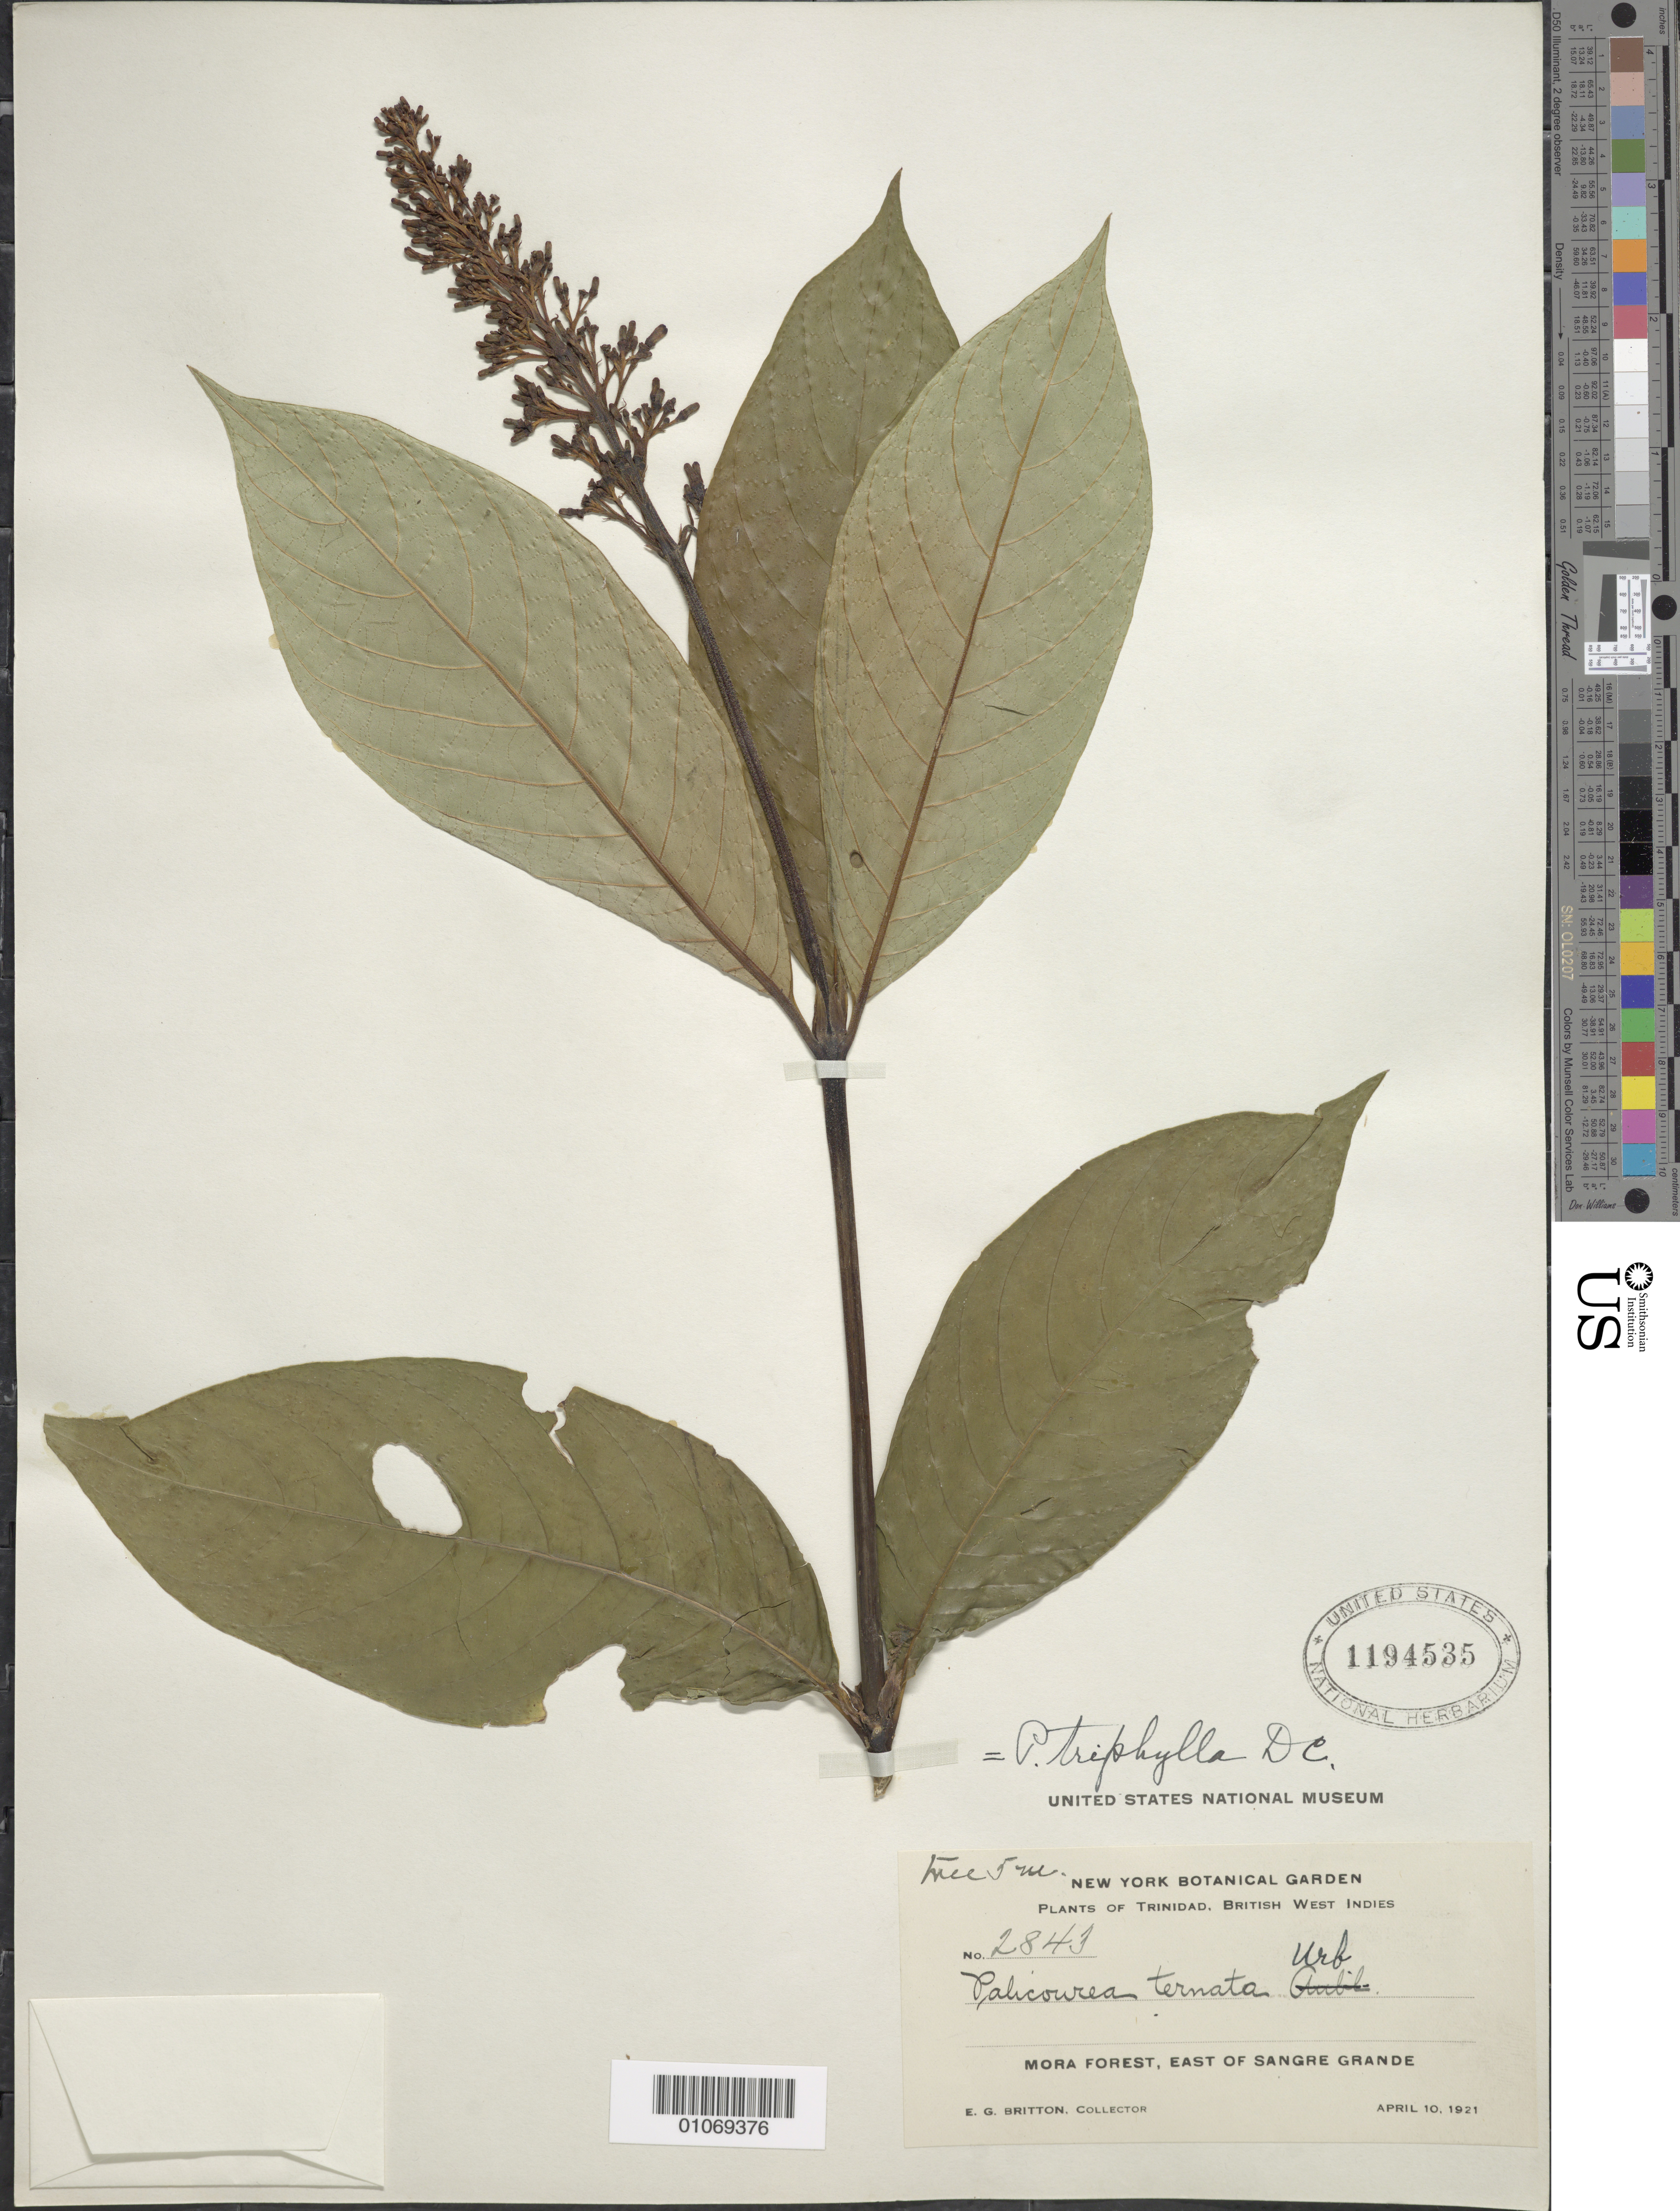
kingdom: Plantae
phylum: Tracheophyta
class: Magnoliopsida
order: Gentianales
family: Rubiaceae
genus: Palicourea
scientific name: Palicourea triphylla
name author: DC.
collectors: E. G. Britton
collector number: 2843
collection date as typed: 10 Apr 1921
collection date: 1921-04-10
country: Trinidad and Tobago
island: Trinidad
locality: Mora Forest, east of Sangre Grande.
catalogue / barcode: US 1194535